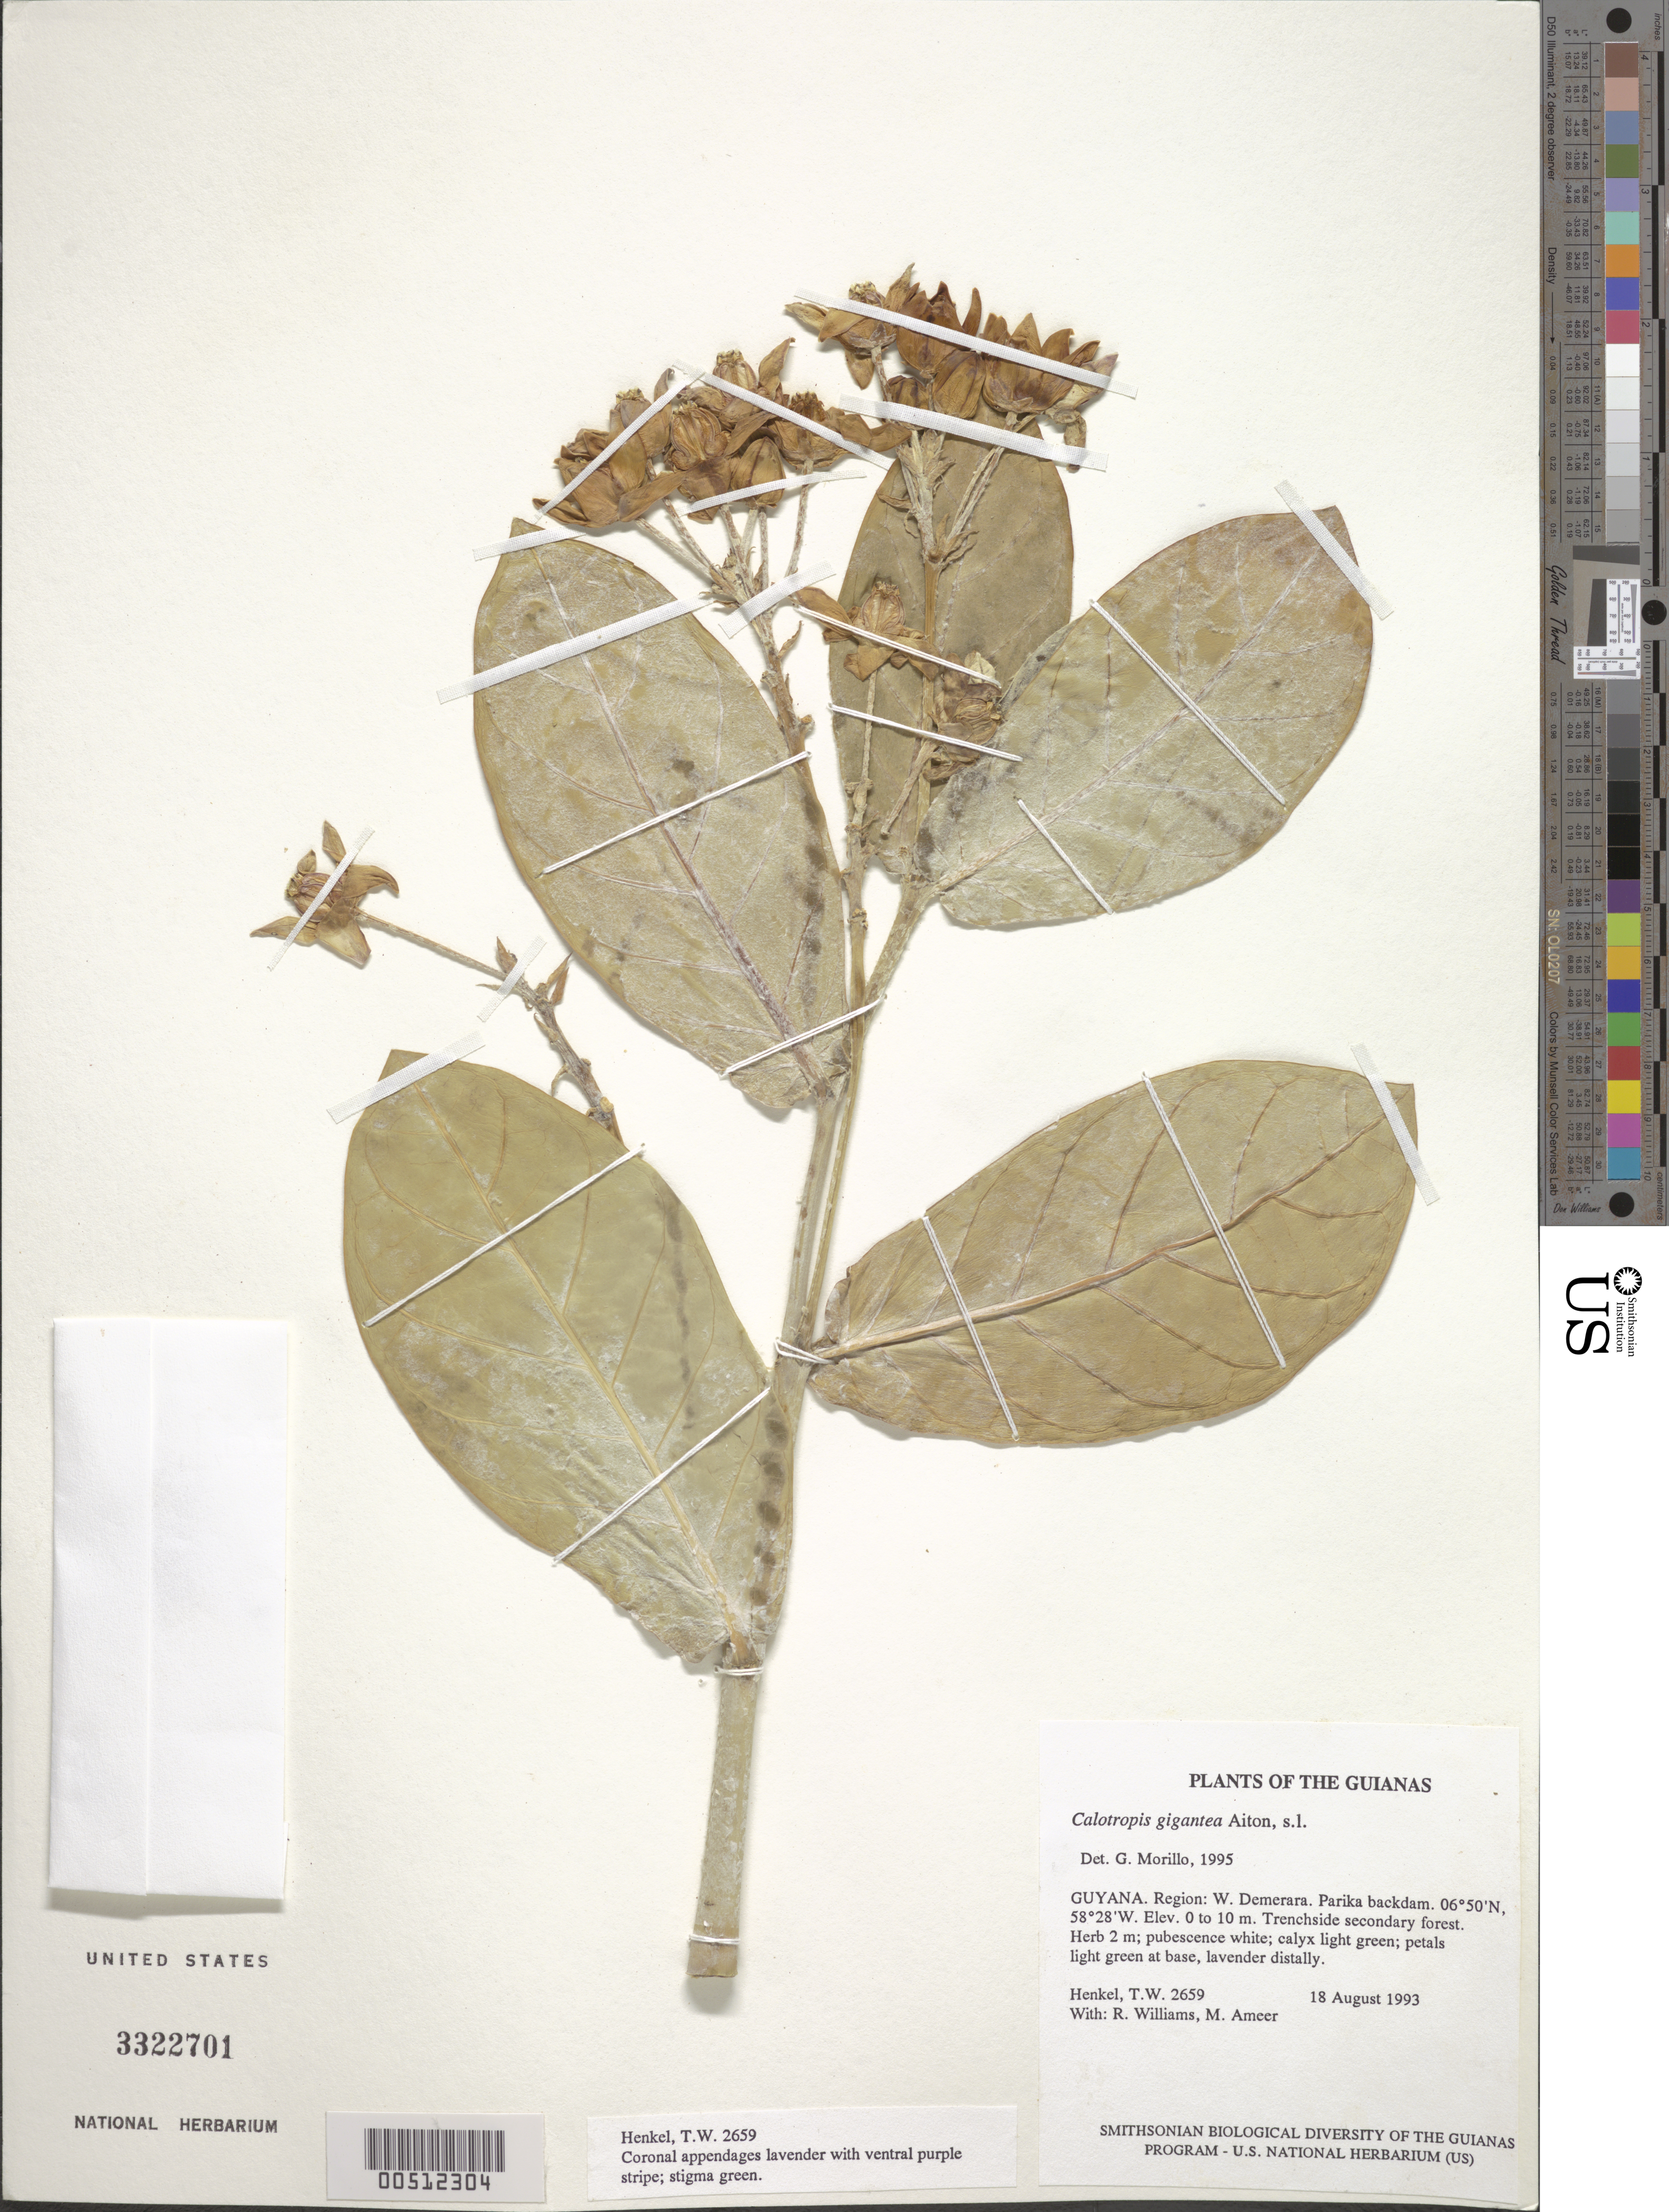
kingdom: Plantae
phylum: Tracheophyta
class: Magnoliopsida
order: Gentianales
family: Apocynaceae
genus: Calotropis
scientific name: Calotropis gigantea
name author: (L.) W.T. Aiton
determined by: Morillo, G. N.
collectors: T. Henkel, R. Williams & M. Ameer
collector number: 2659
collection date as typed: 18 August 1993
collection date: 1993-08-18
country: Guyana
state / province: Essequibo Isl-W. Demerara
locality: Parika backdam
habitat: Trenchside secondary forest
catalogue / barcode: US 3322701